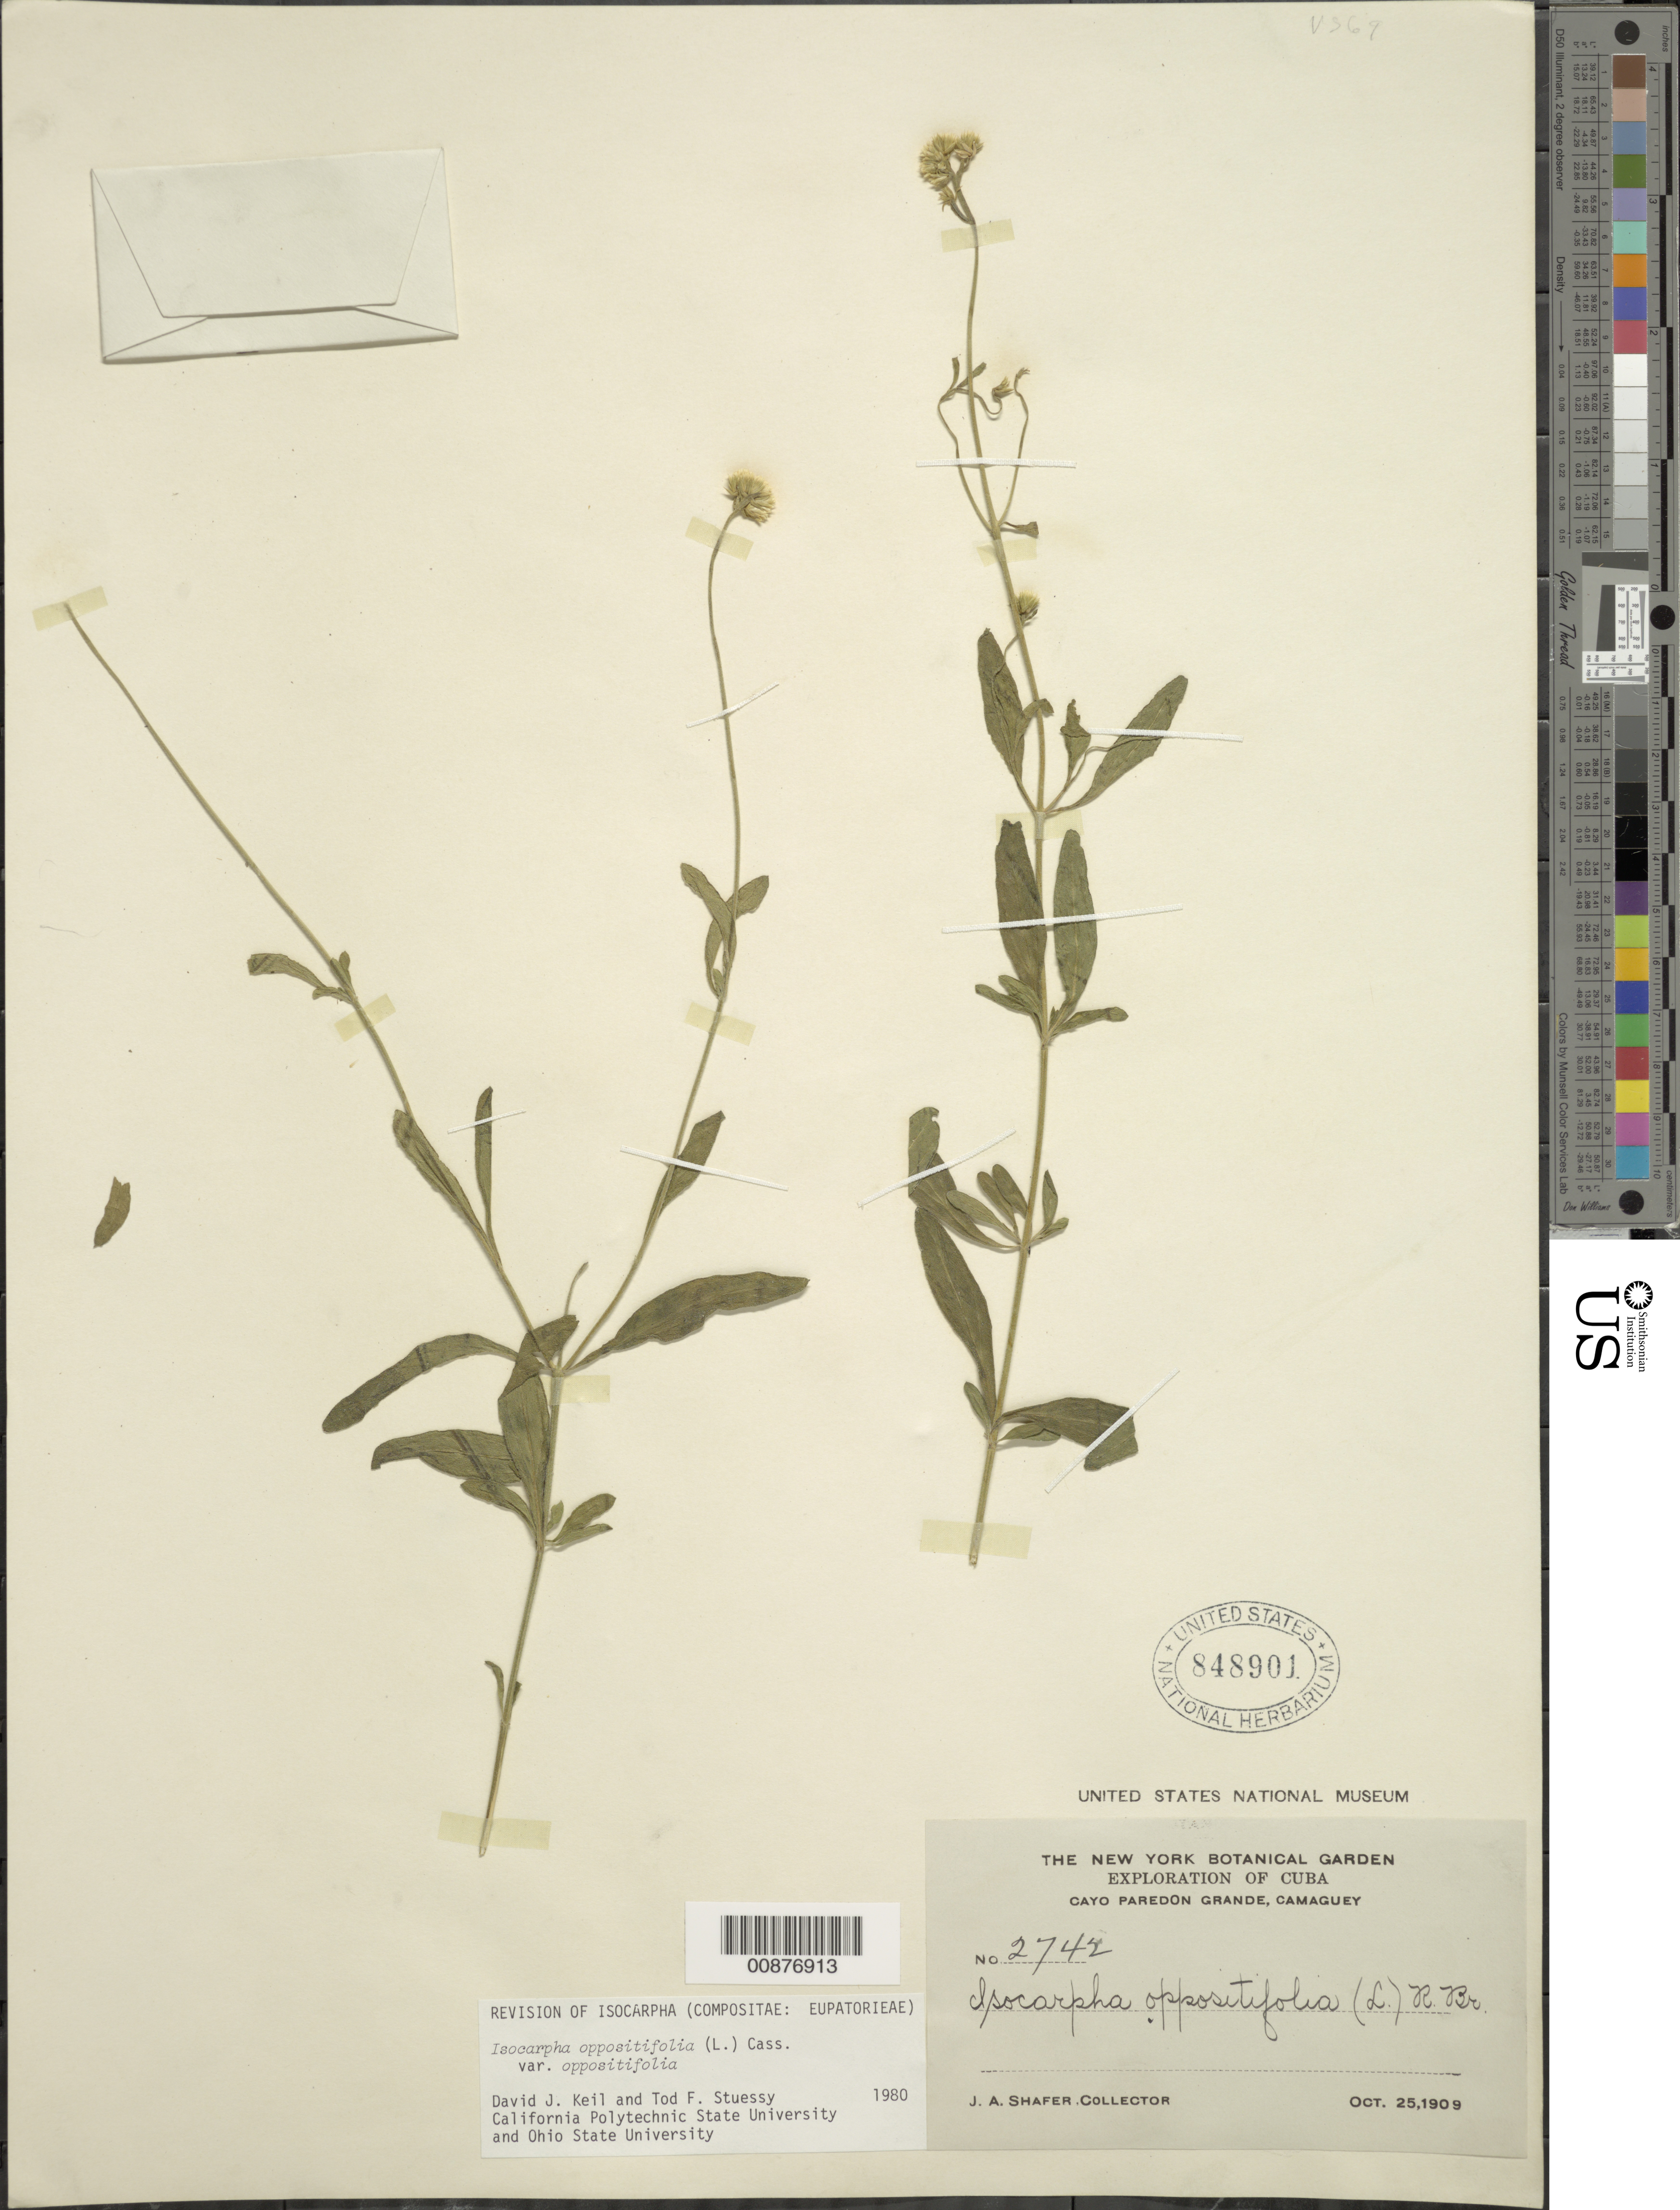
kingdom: Plantae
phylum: Tracheophyta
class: Magnoliopsida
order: Asterales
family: Asteraceae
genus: Isocarpha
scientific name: Isocarpha oppositifolia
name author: (L.) Cass.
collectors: J. A. Shafer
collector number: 2742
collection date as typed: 25 Oct 1909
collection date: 1909-10-25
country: Cuba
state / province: Camaguey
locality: Cayo Paredon Grande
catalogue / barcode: US 848901